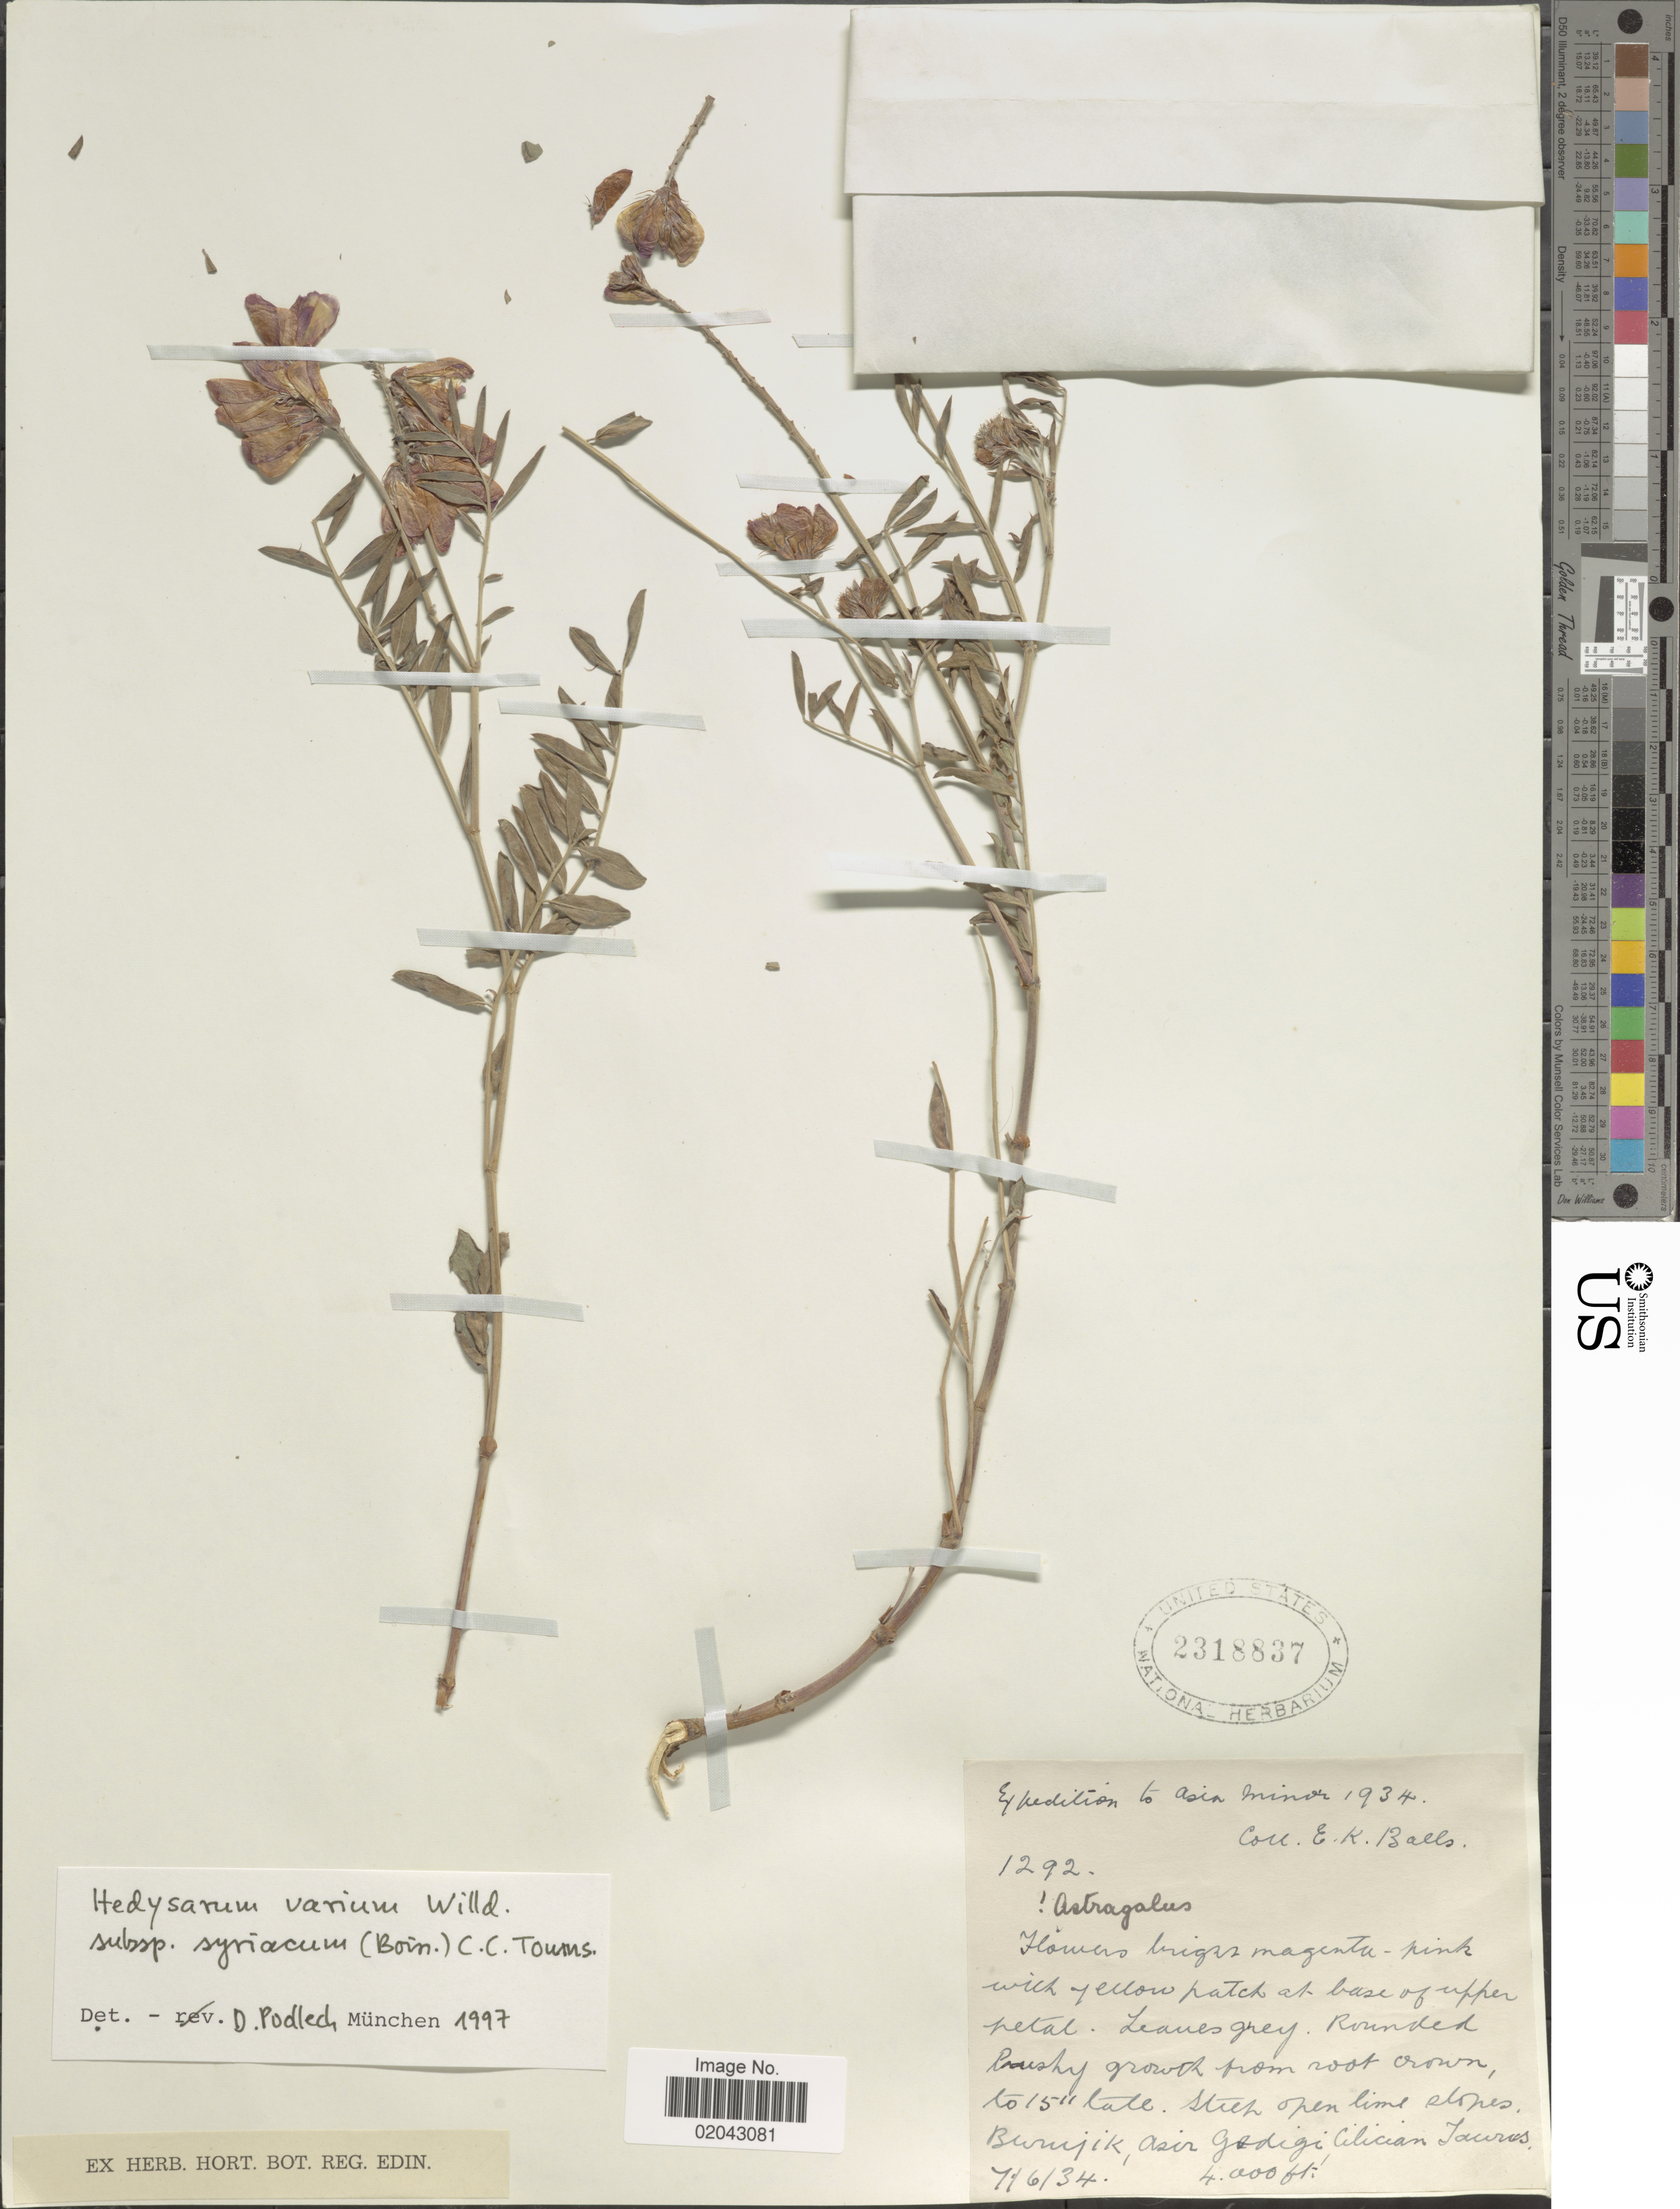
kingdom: Plantae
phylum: Tracheophyta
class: Magnoliopsida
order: Fabales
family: Fabaceae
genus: Hedysarum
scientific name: Hedysarum varium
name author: Willd.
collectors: E. K. Balls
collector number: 1292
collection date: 1934-06-07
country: Turkey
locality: Asia Minor, Burujik, aser Godigi cilician Taurus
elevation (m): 1219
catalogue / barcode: US 2318837